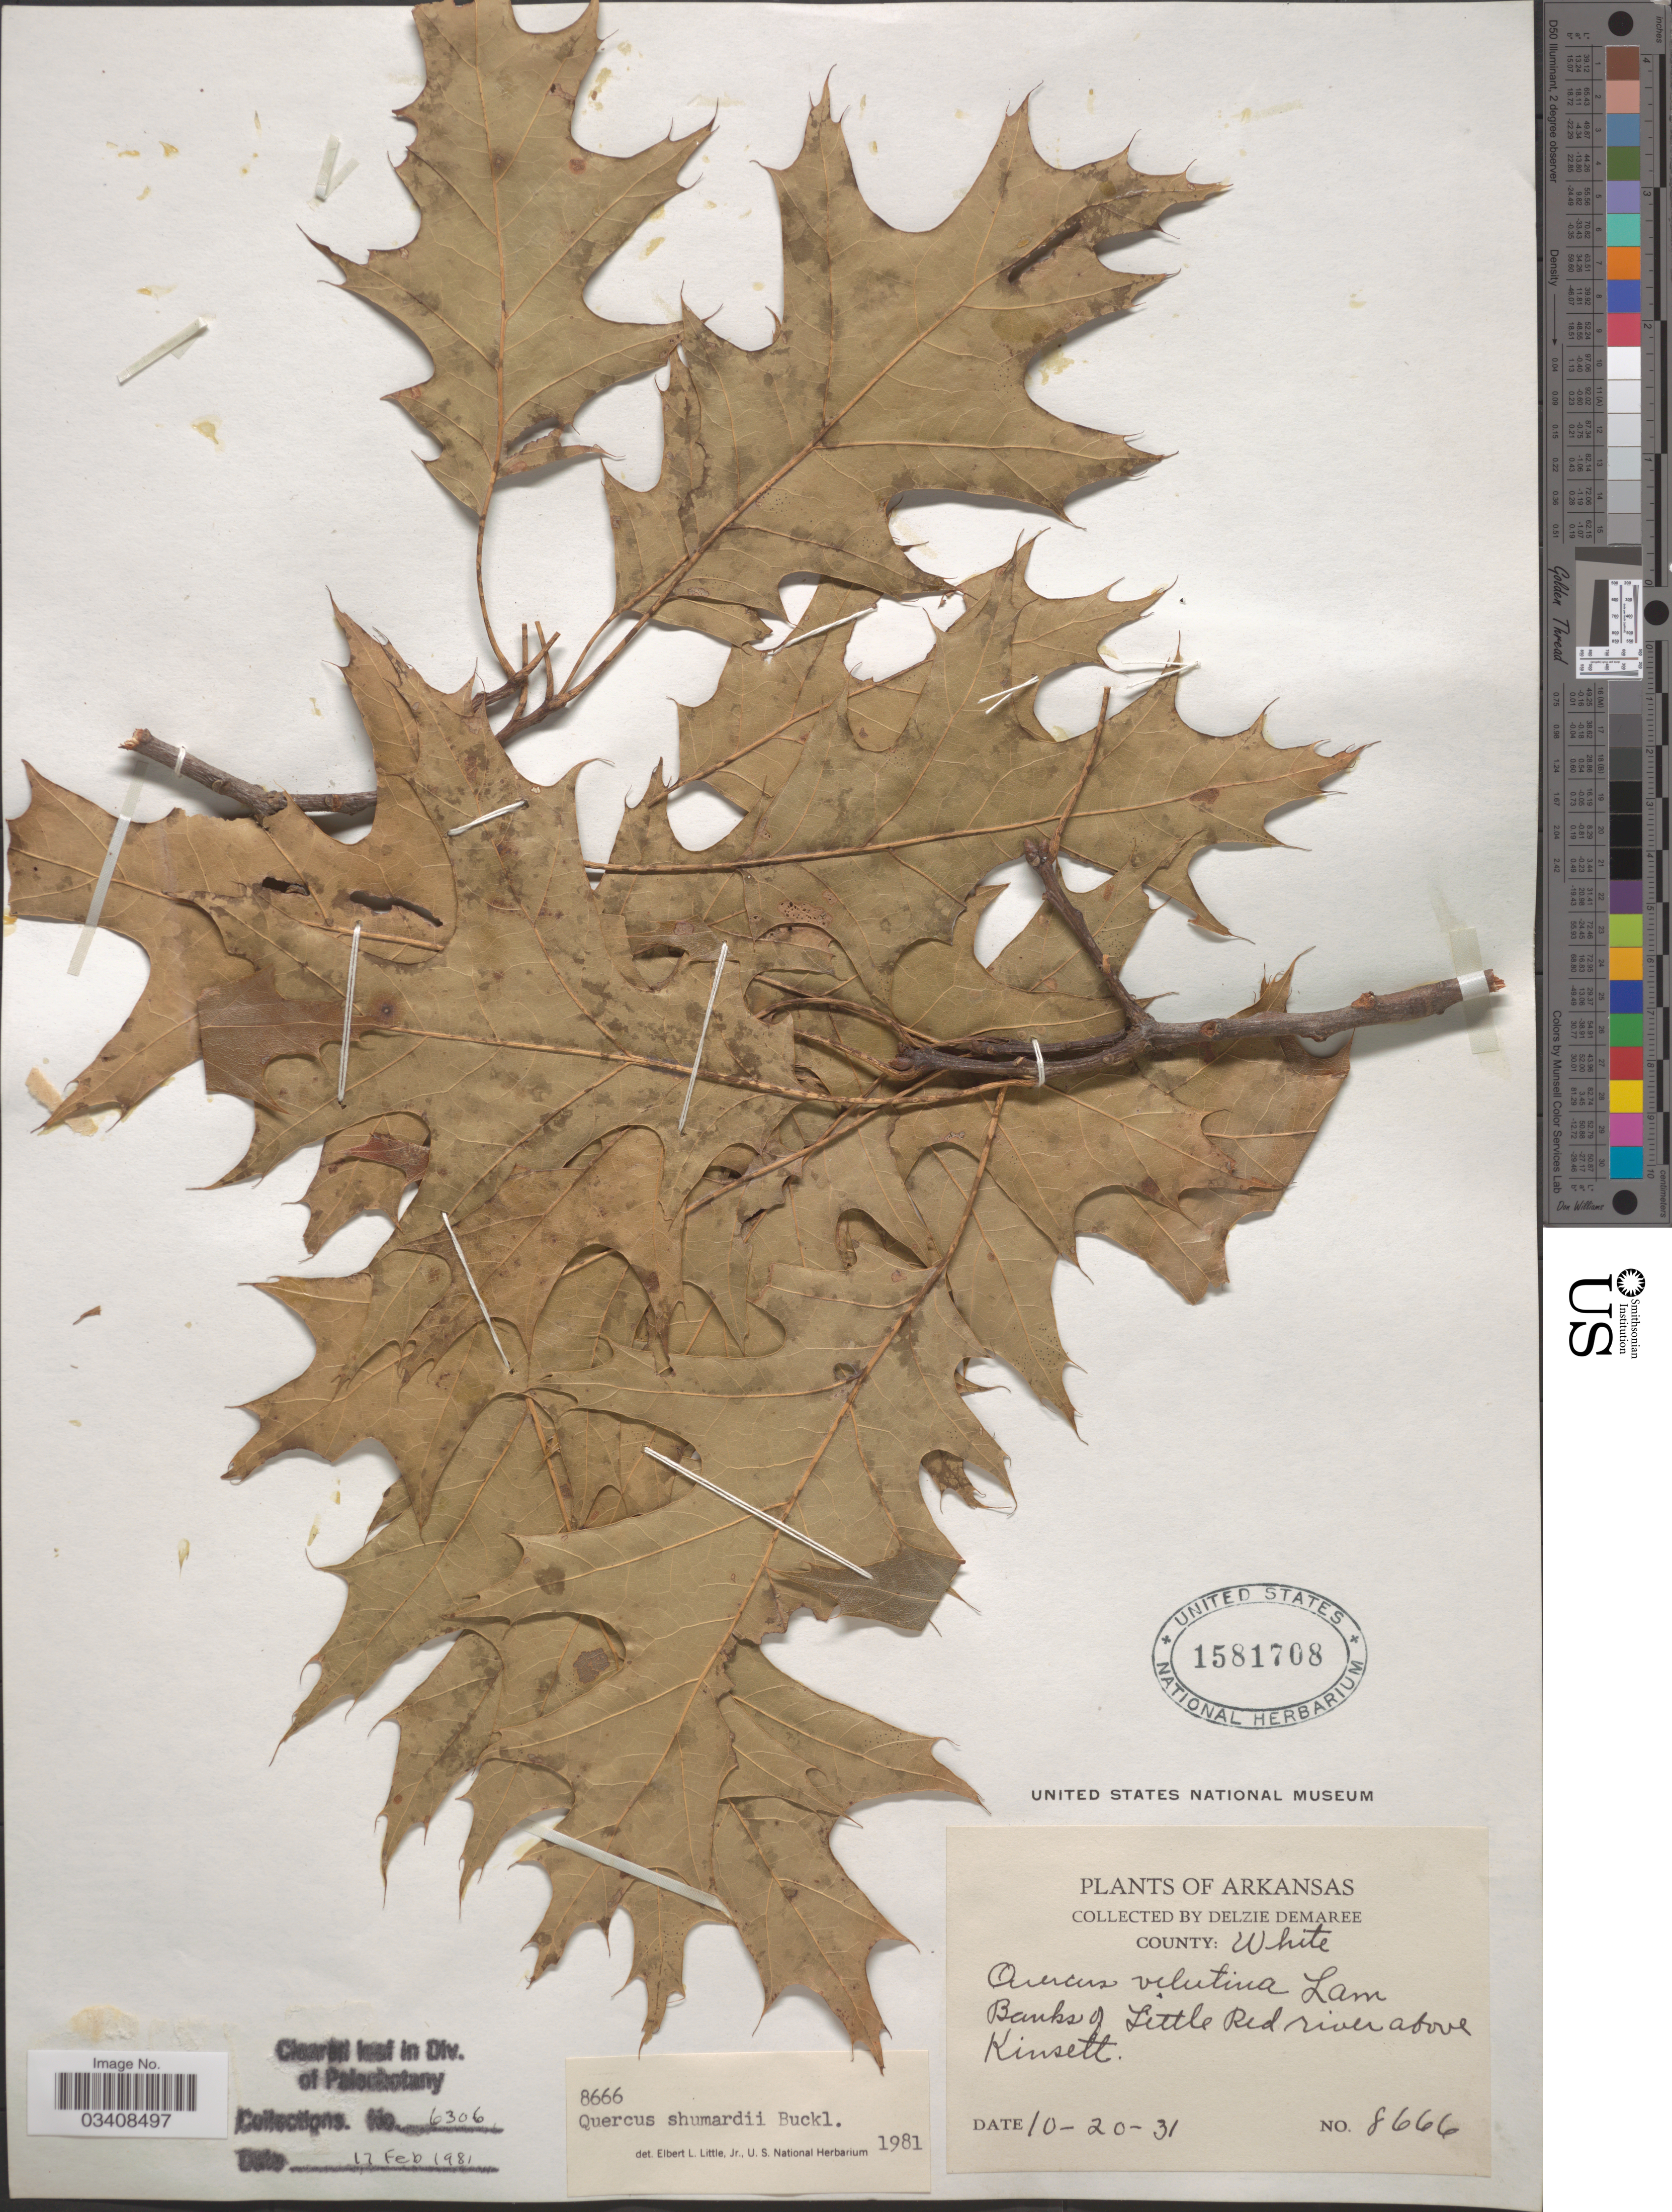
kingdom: Plantae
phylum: Tracheophyta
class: Magnoliopsida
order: Fagales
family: Fagaceae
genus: Quercus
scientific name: Quercus shumardii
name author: Buckley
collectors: D. Demaree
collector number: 8666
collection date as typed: Transcribed d/m/y: 20/10/31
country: United States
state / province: Arkansas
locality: County: White. Banks of Little Red river above Kinsett.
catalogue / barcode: US 1581708